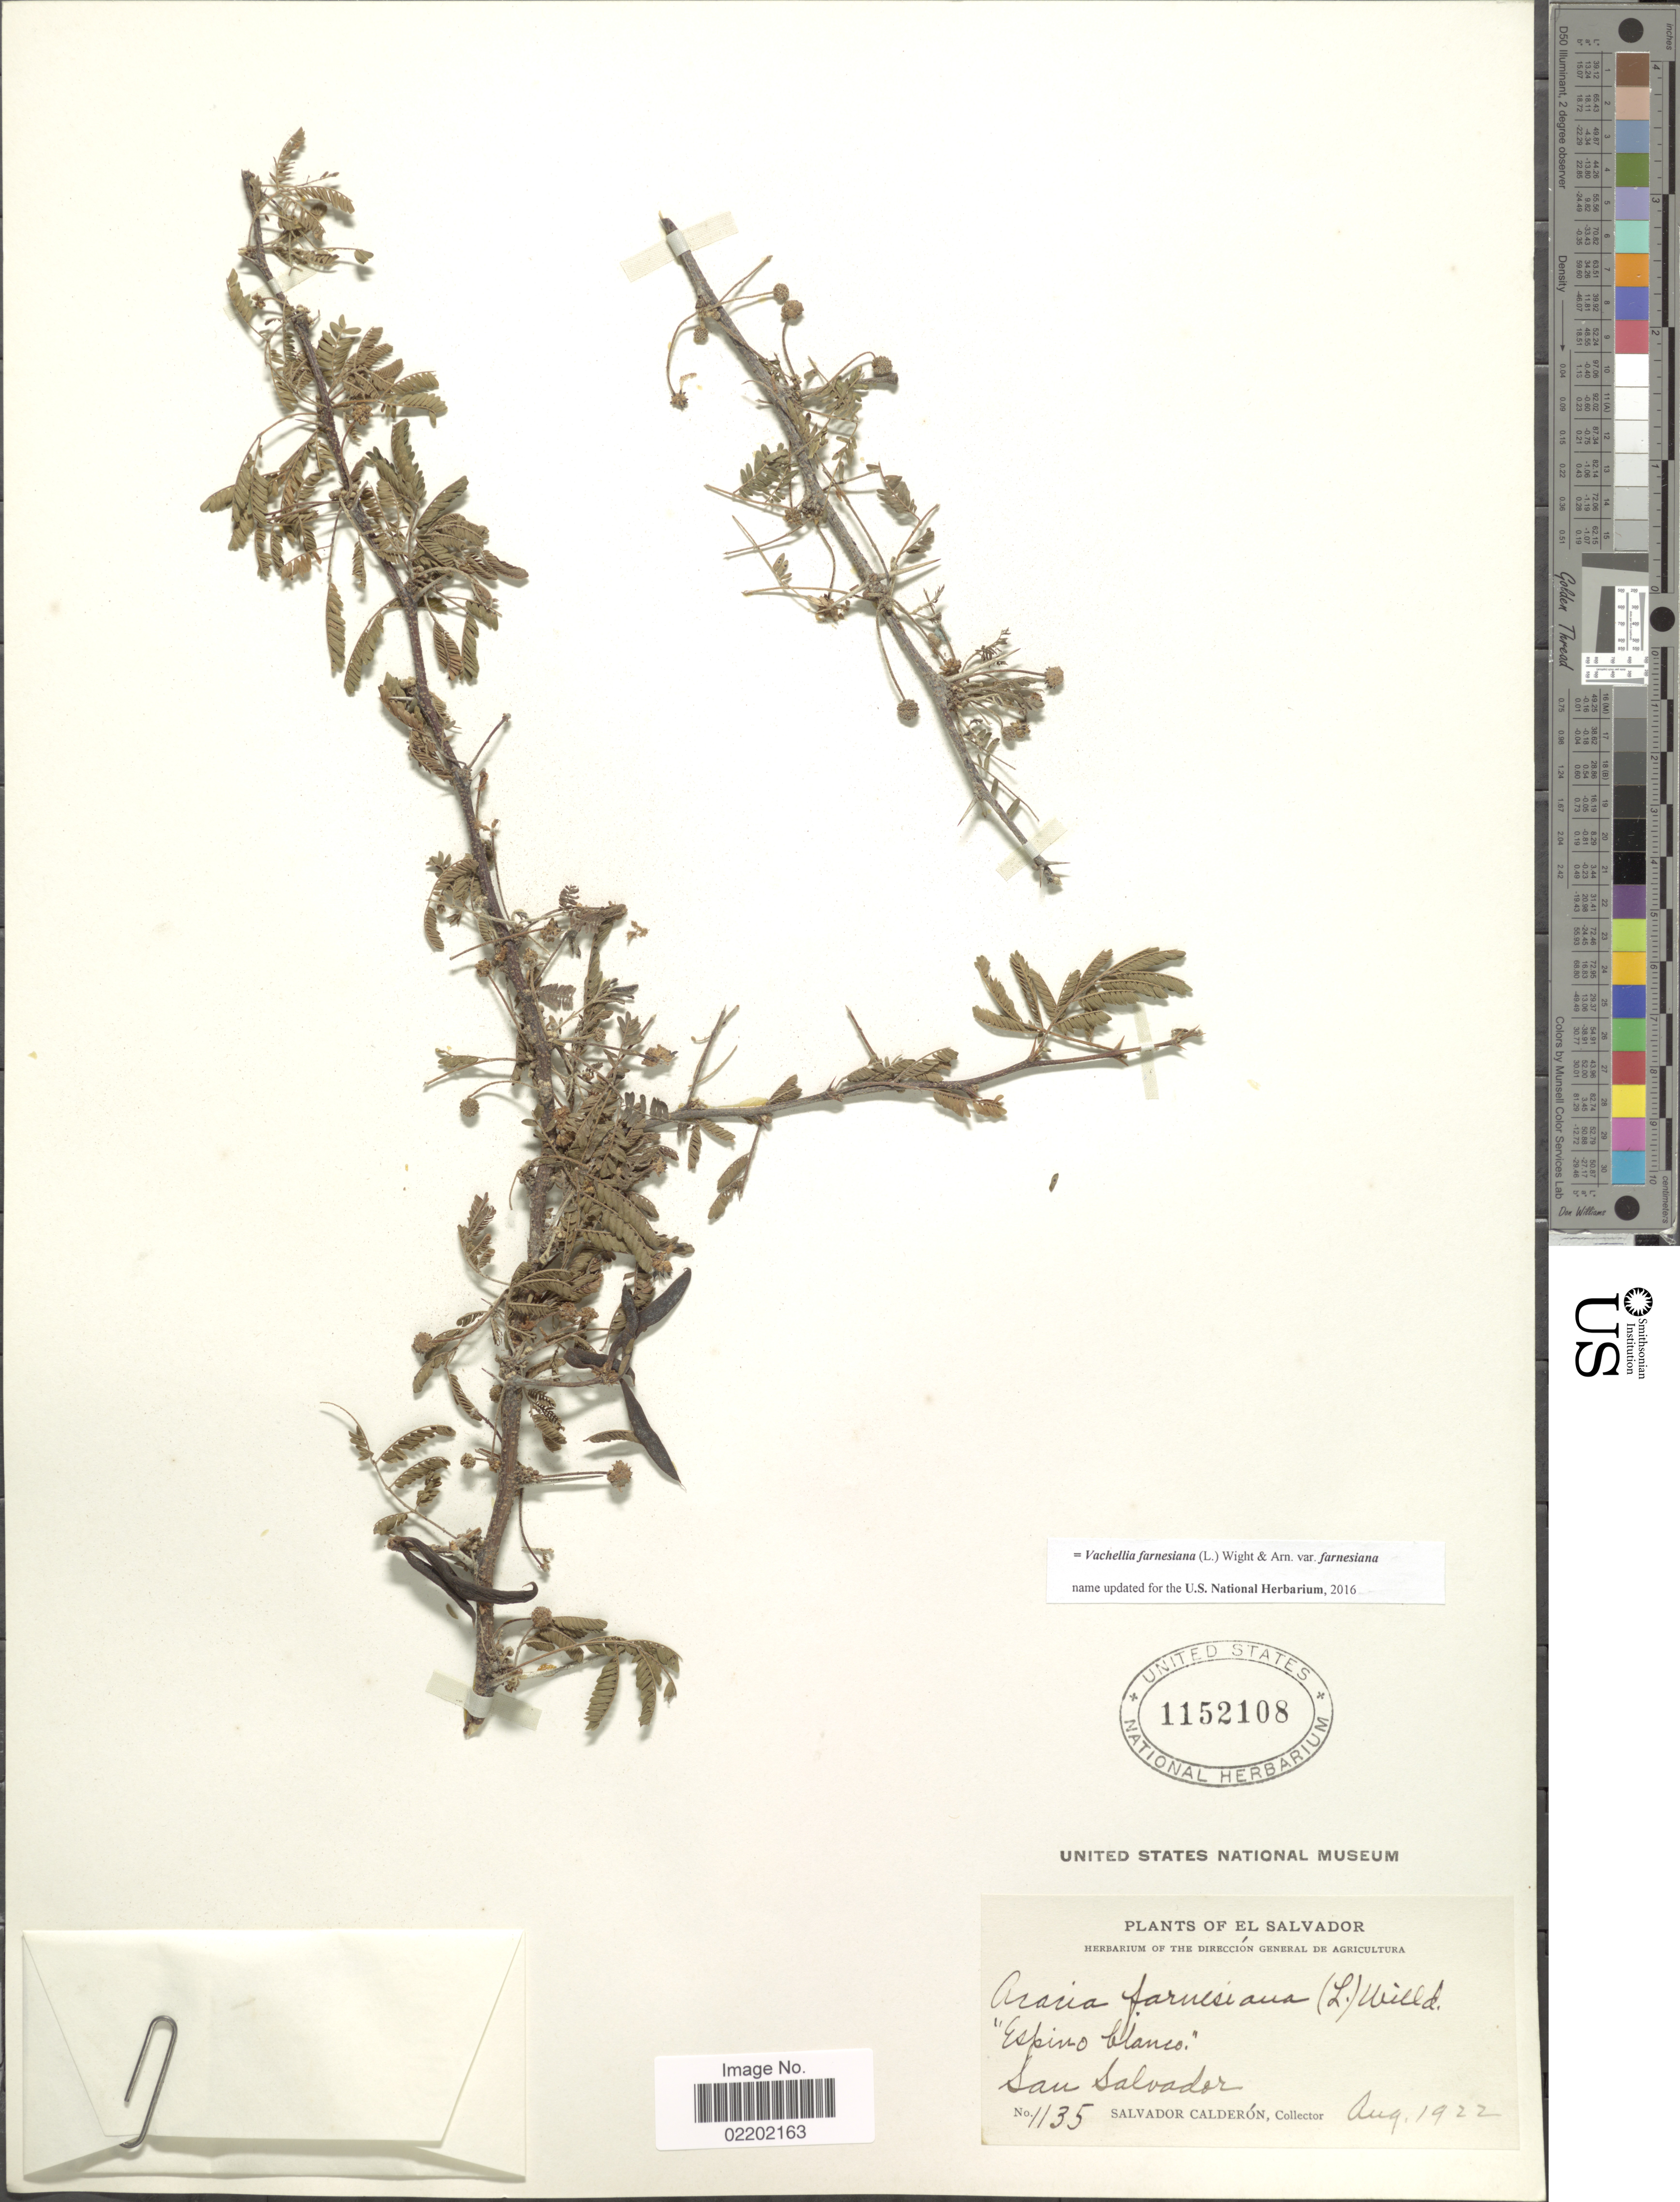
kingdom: Plantae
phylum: Tracheophyta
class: Magnoliopsida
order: Fabales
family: Fabaceae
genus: Vachellia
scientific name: Vachellia farnesiana var. farnesiana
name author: (L.) Wight & Arn.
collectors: S. Calderón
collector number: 1135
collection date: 1922-08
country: El Salvador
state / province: San Salvador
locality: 'Espino blanco', San Salvador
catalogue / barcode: US 1152108